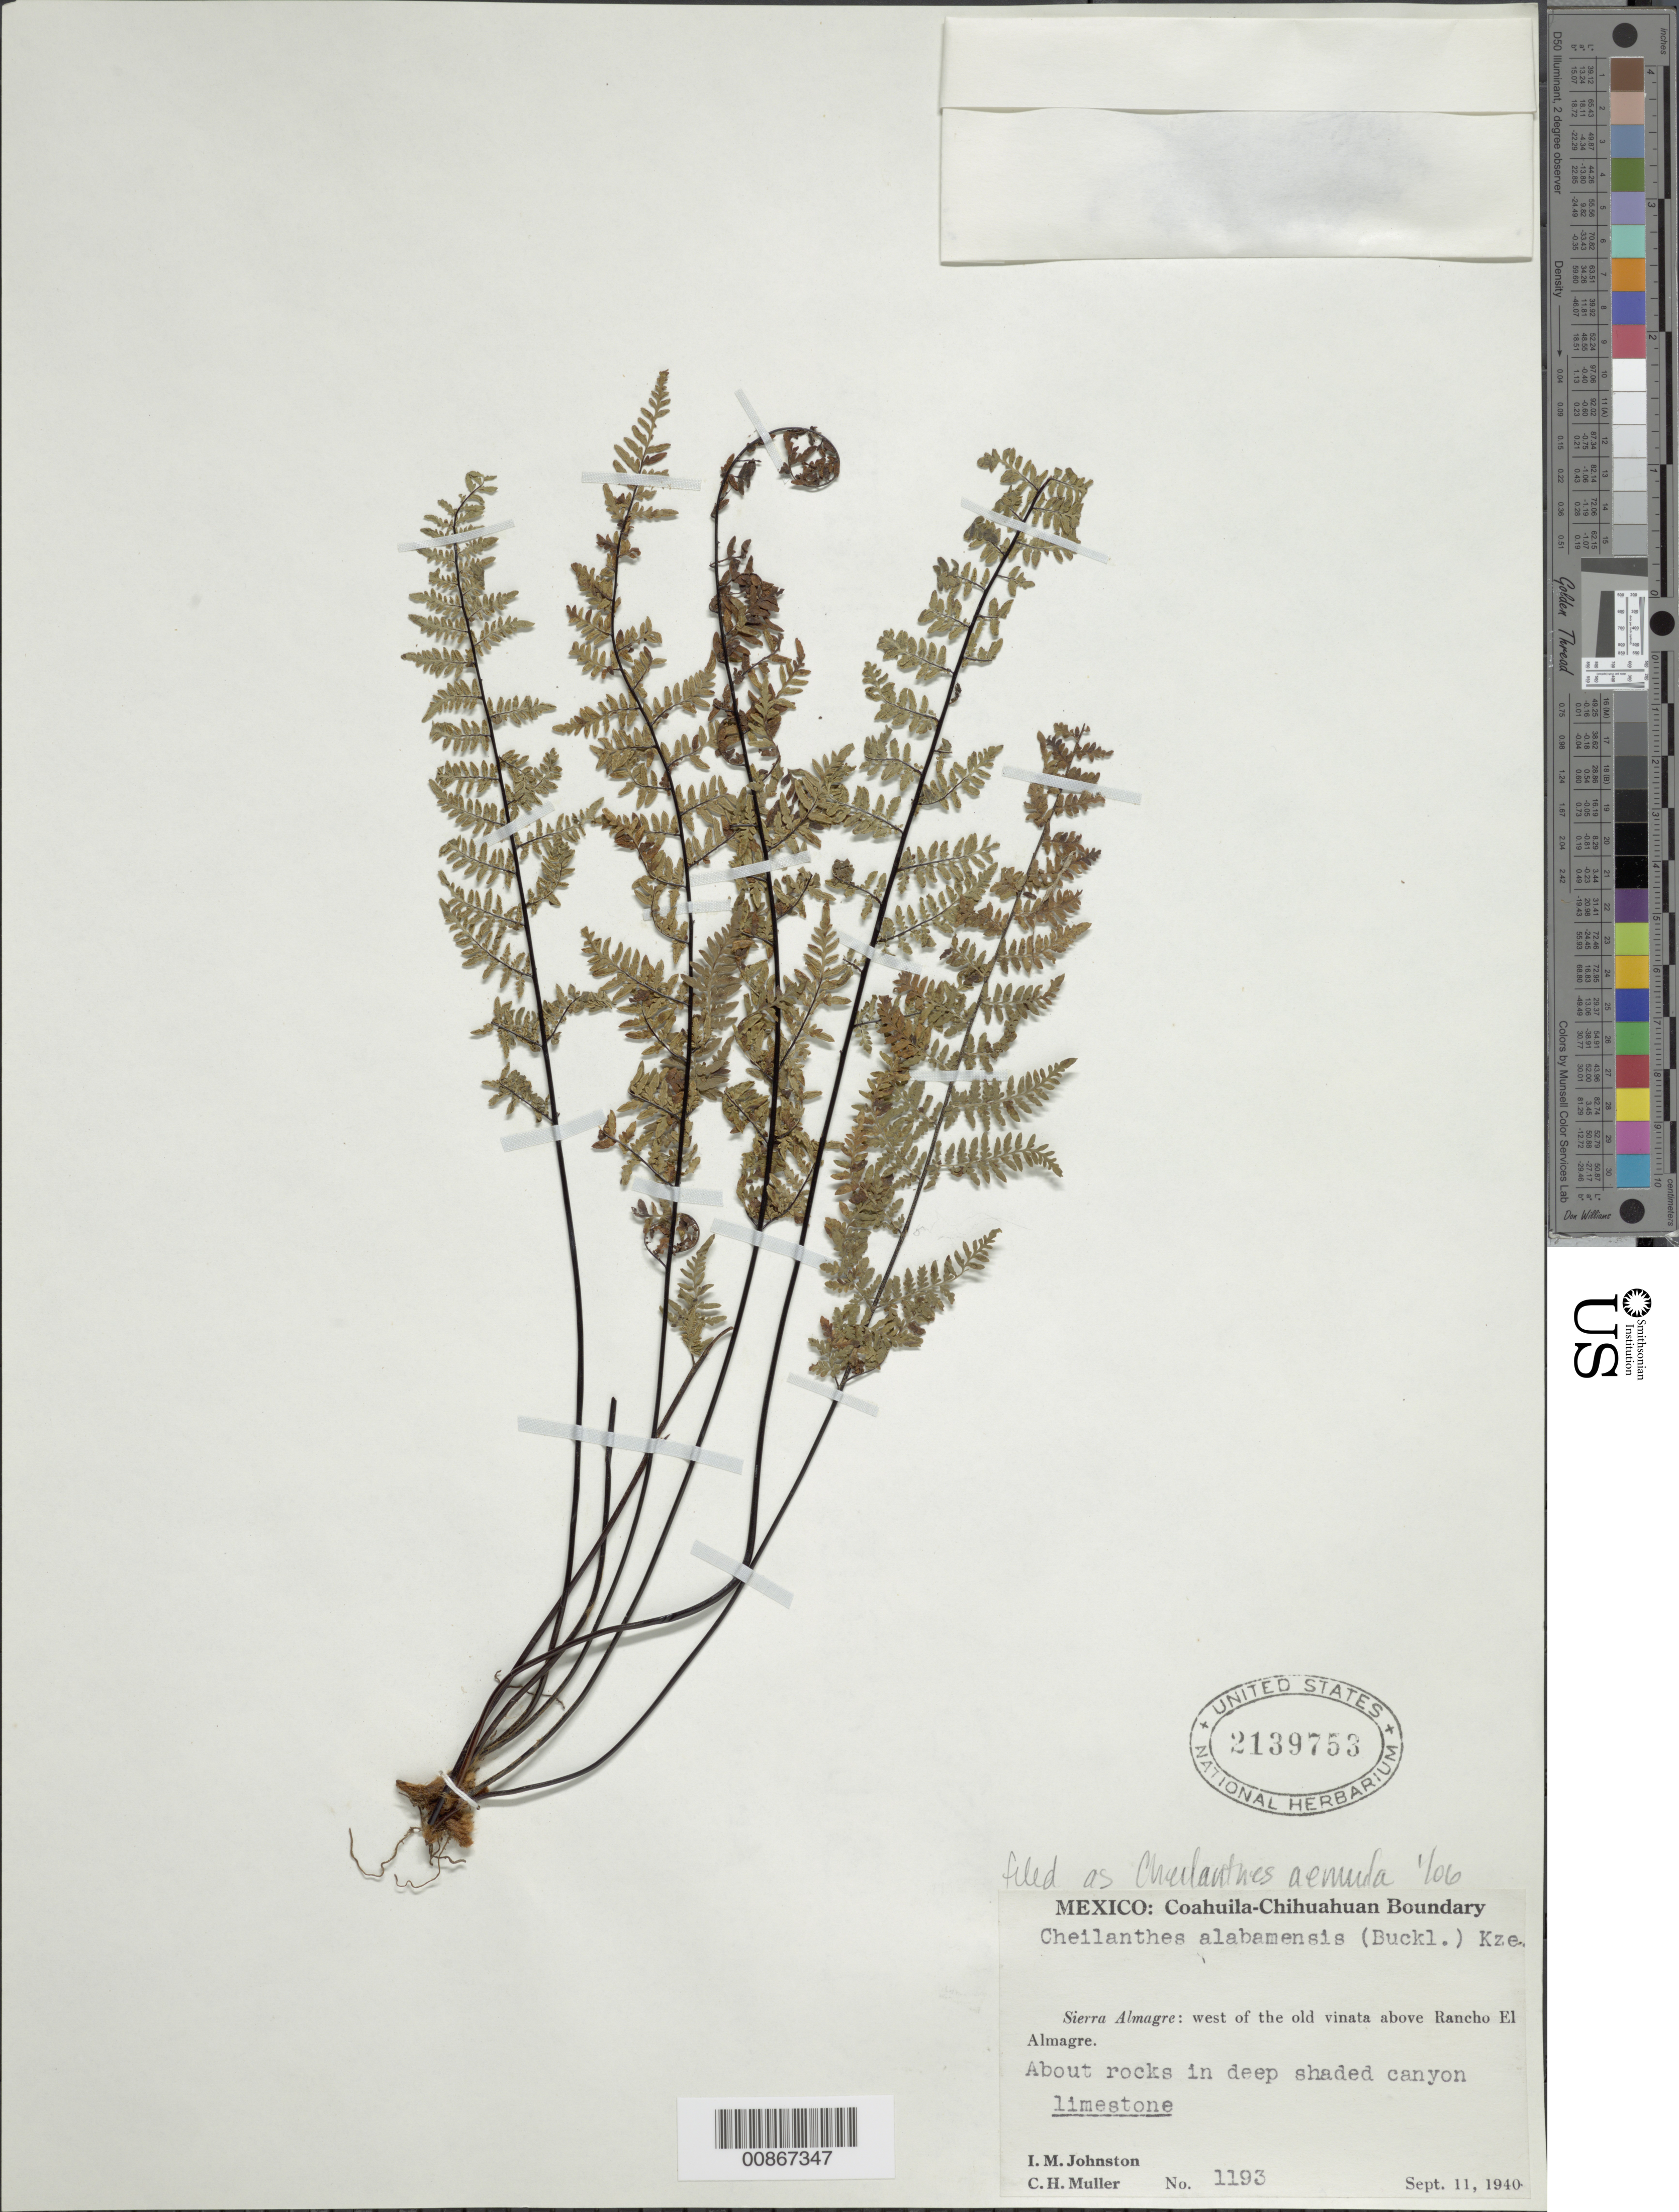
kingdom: Plantae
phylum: Tracheophyta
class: Polypodiopsida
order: Polypodiales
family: Pteridaceae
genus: Myriopteris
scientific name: Myriopteris aemula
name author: (Maxon) Grusz & Windham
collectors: I.M. Johnston & C. H. Muller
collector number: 1193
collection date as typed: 11 Sep 1940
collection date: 1940-09-11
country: Mexico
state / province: Chihuahua / Coahuila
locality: Coahuila-Chihuahuan Boundary. Sierra Almagre: west of the old vinata above Rancho El Almagre.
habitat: About rocks in deep shaded canyon. Limestone.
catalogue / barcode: US 2139753